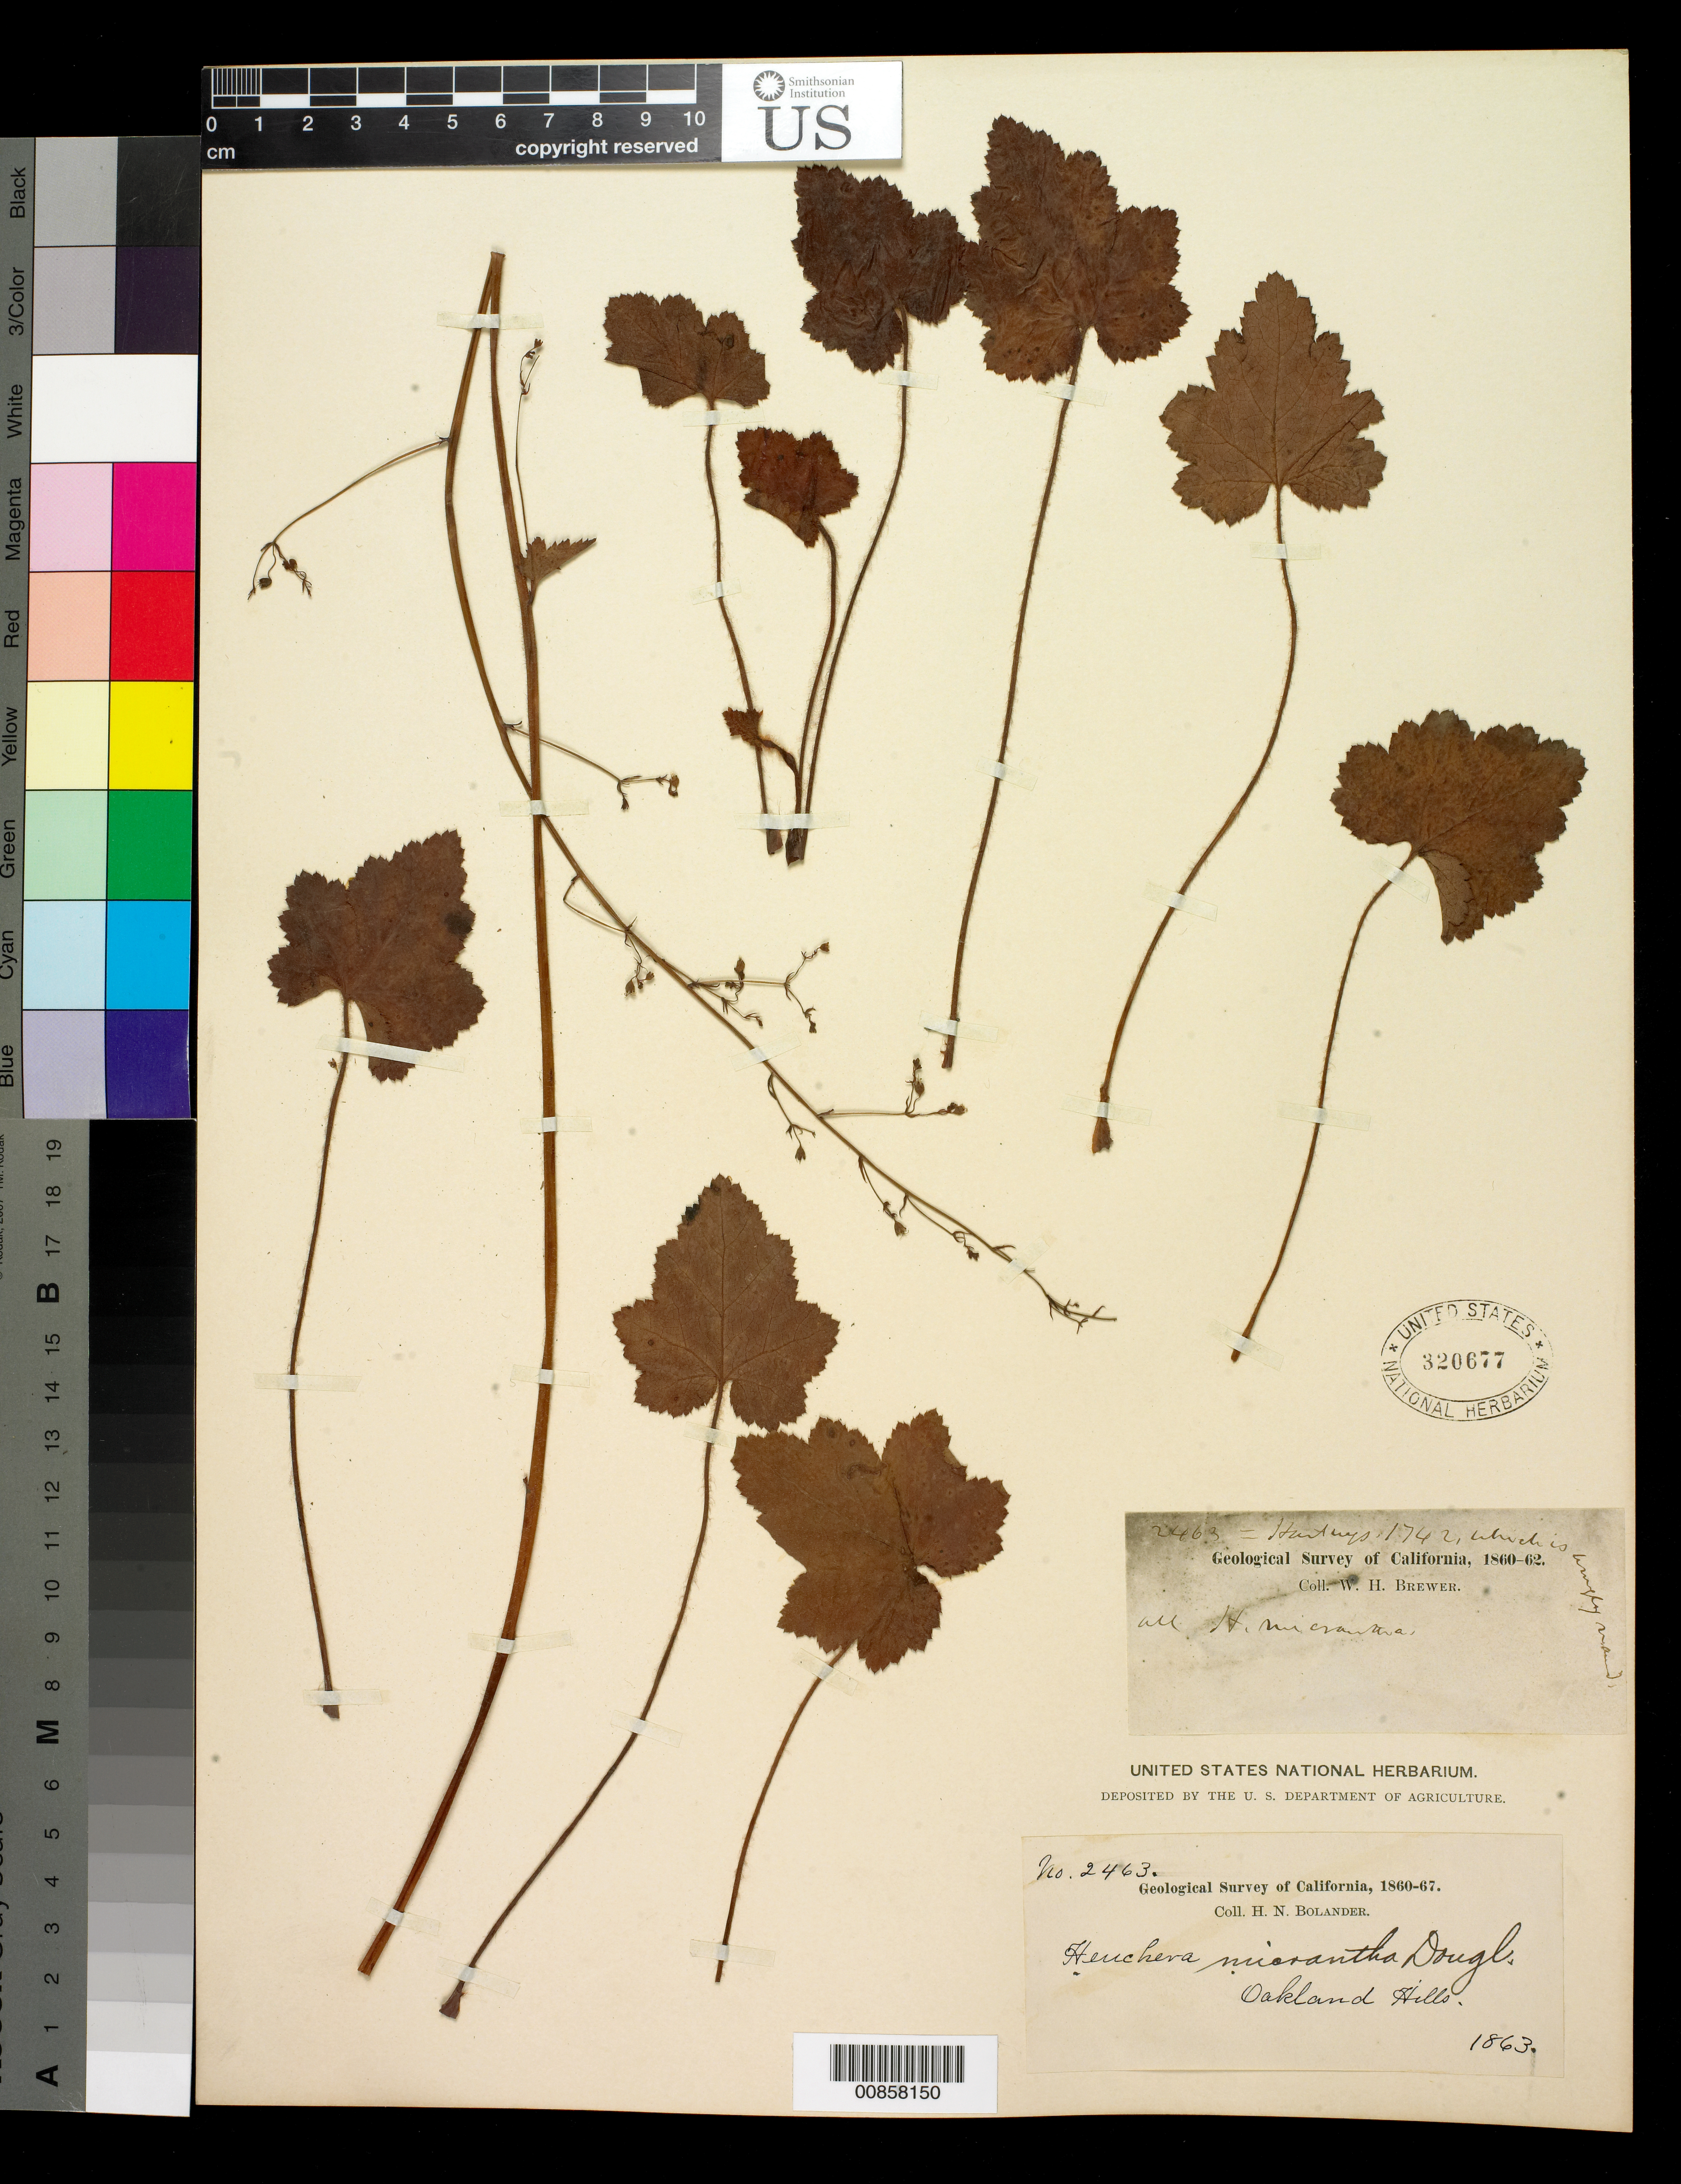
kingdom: Plantae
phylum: Tracheophyta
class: Magnoliopsida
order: Saxifragales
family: Saxifragaceae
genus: Heuchera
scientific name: Heuchera micrantha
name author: Douglas ex Lindl.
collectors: H. Bolander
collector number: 2463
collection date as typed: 1863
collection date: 1863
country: United States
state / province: California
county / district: Alameda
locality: Oakland Hills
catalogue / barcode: US 320677